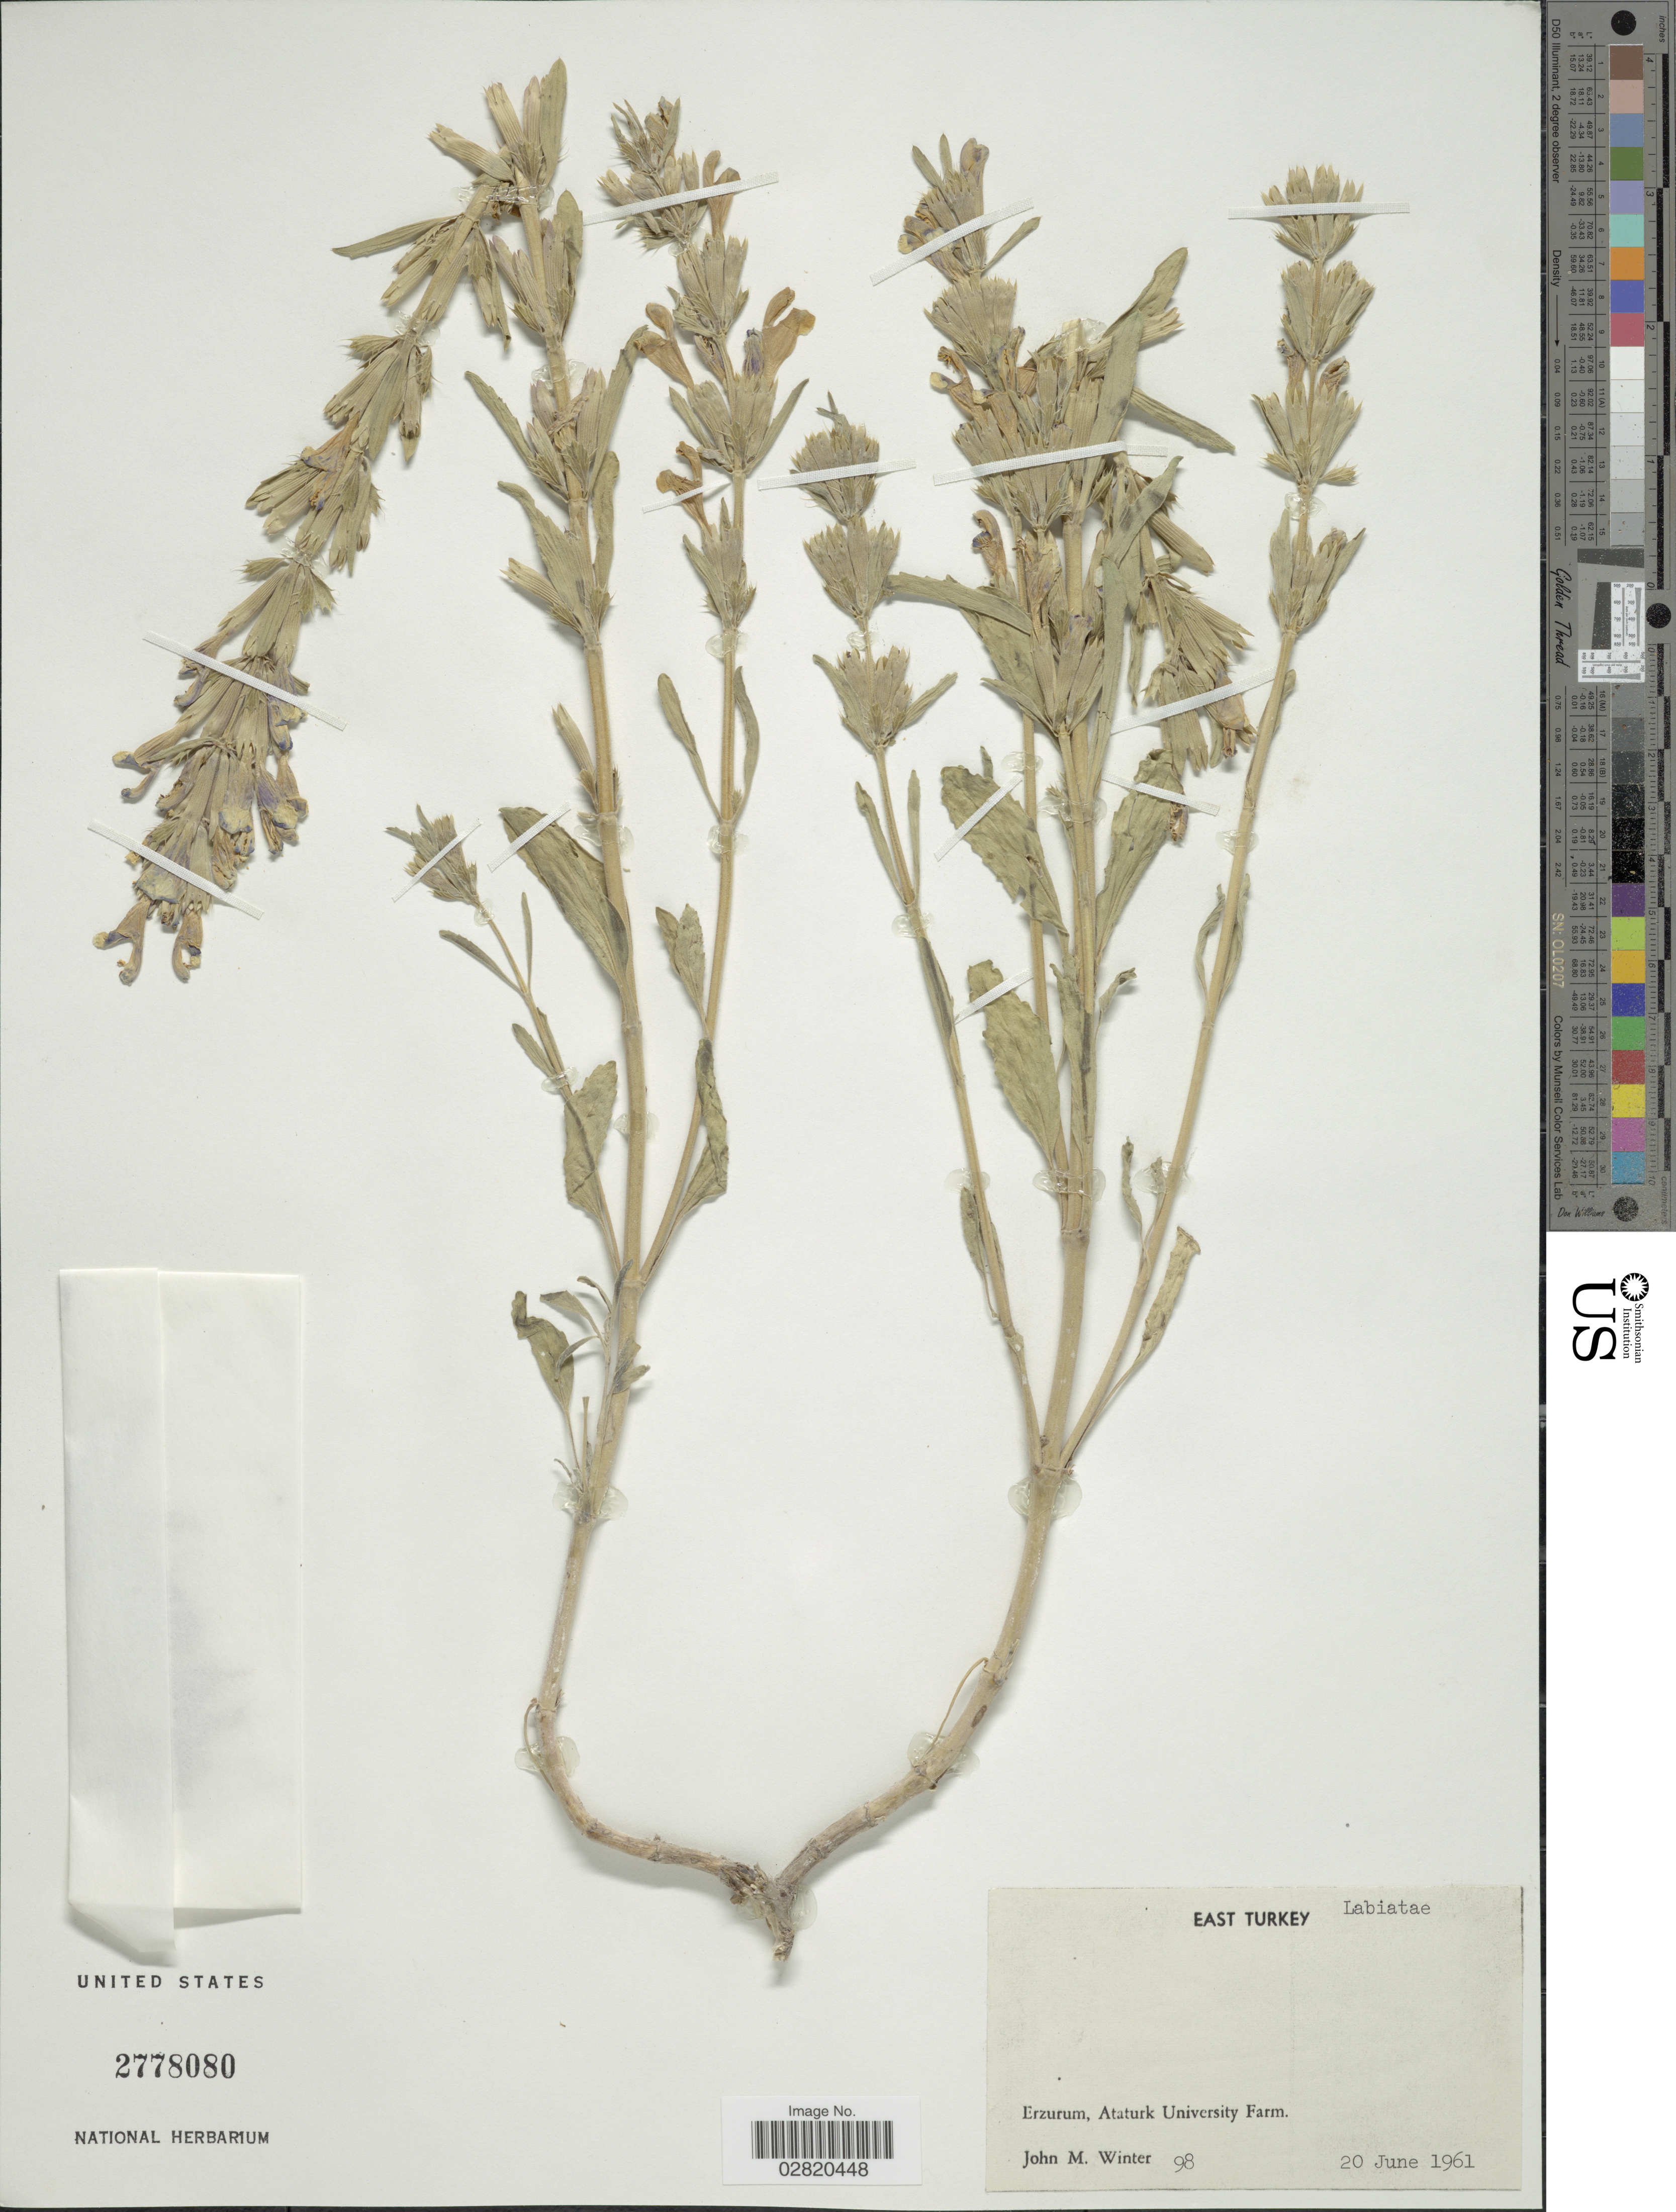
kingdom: Plantae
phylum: Tracheophyta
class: Magnoliopsida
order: Lamiales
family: Lamiaceae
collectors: J. M. Winter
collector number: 98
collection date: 1961-06-20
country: Turkey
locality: East Turkey. Erzurum, Ataturk University Farm.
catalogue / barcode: US 2778080